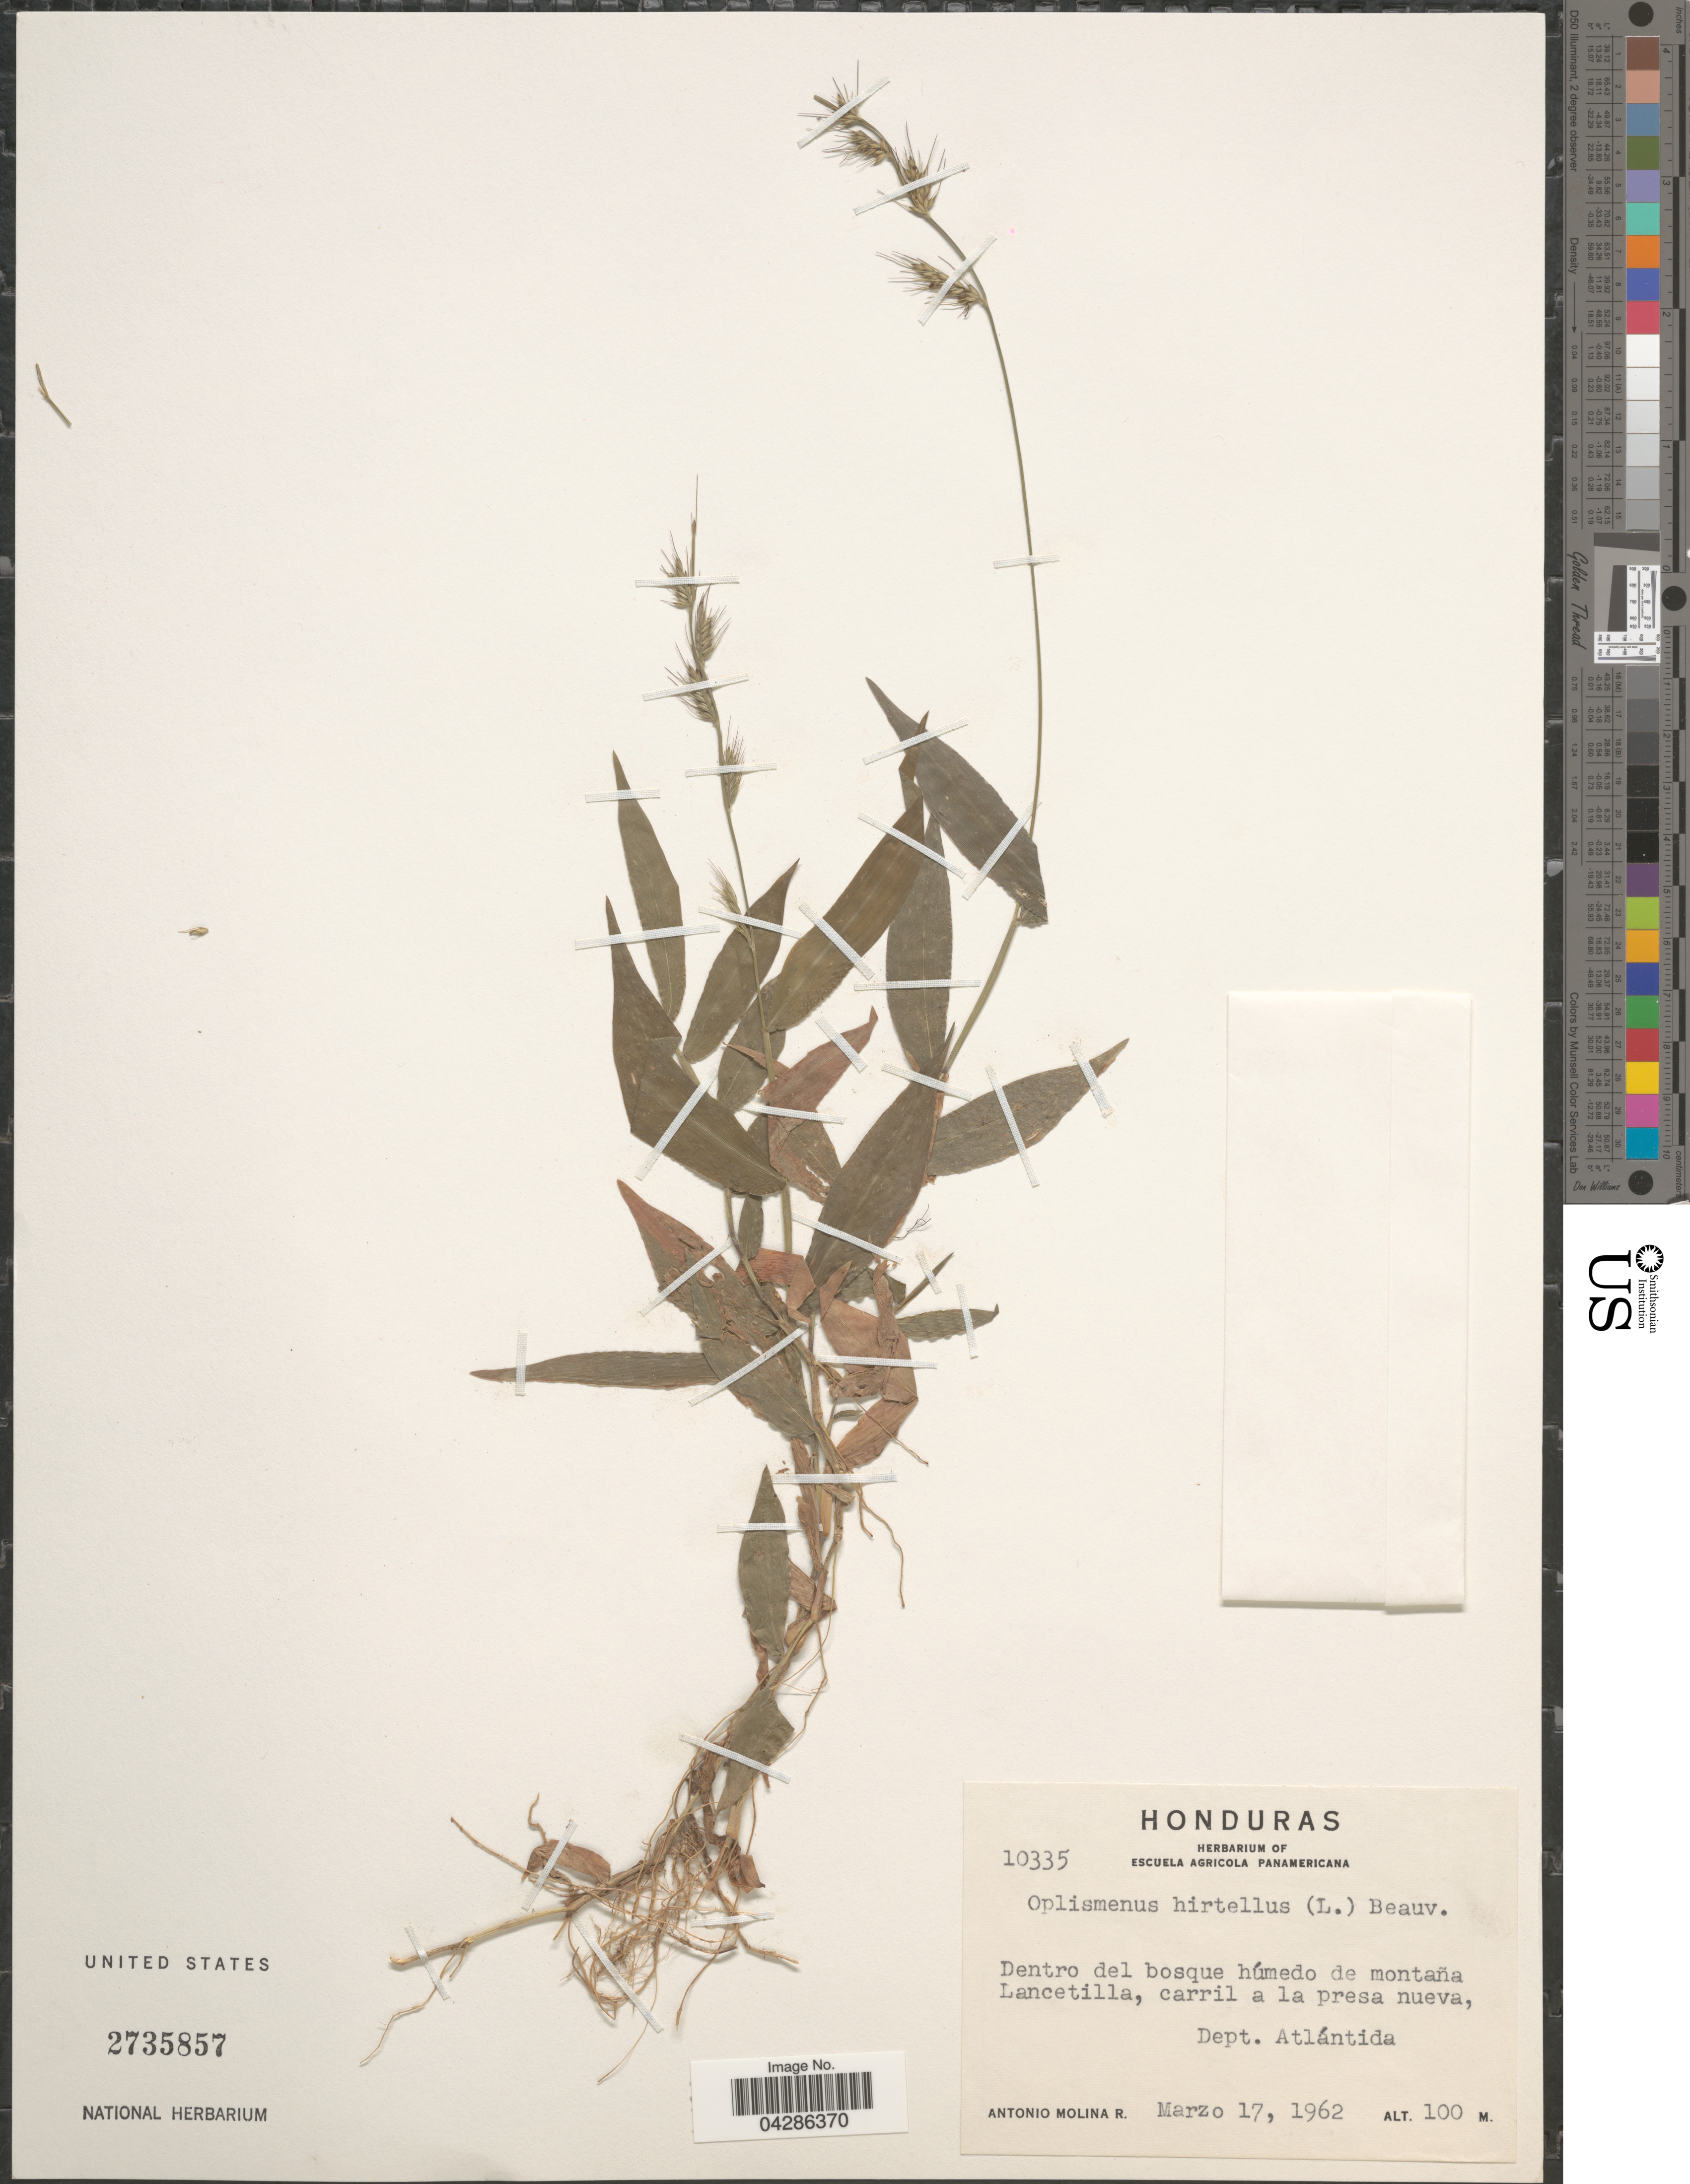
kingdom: Plantae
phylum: Tracheophyta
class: Liliopsida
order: Poales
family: Poaceae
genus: Oplismenus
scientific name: Oplismenus hirtellus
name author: (L.) P. Beauv.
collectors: A. Molina R.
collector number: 10335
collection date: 1962-03-17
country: Honduras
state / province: Atlantida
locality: Dentro del bosque húmedo de montaña Lancetilla, carril a la presa nueva, Dept. Atlántida.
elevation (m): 100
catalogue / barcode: US 2735857